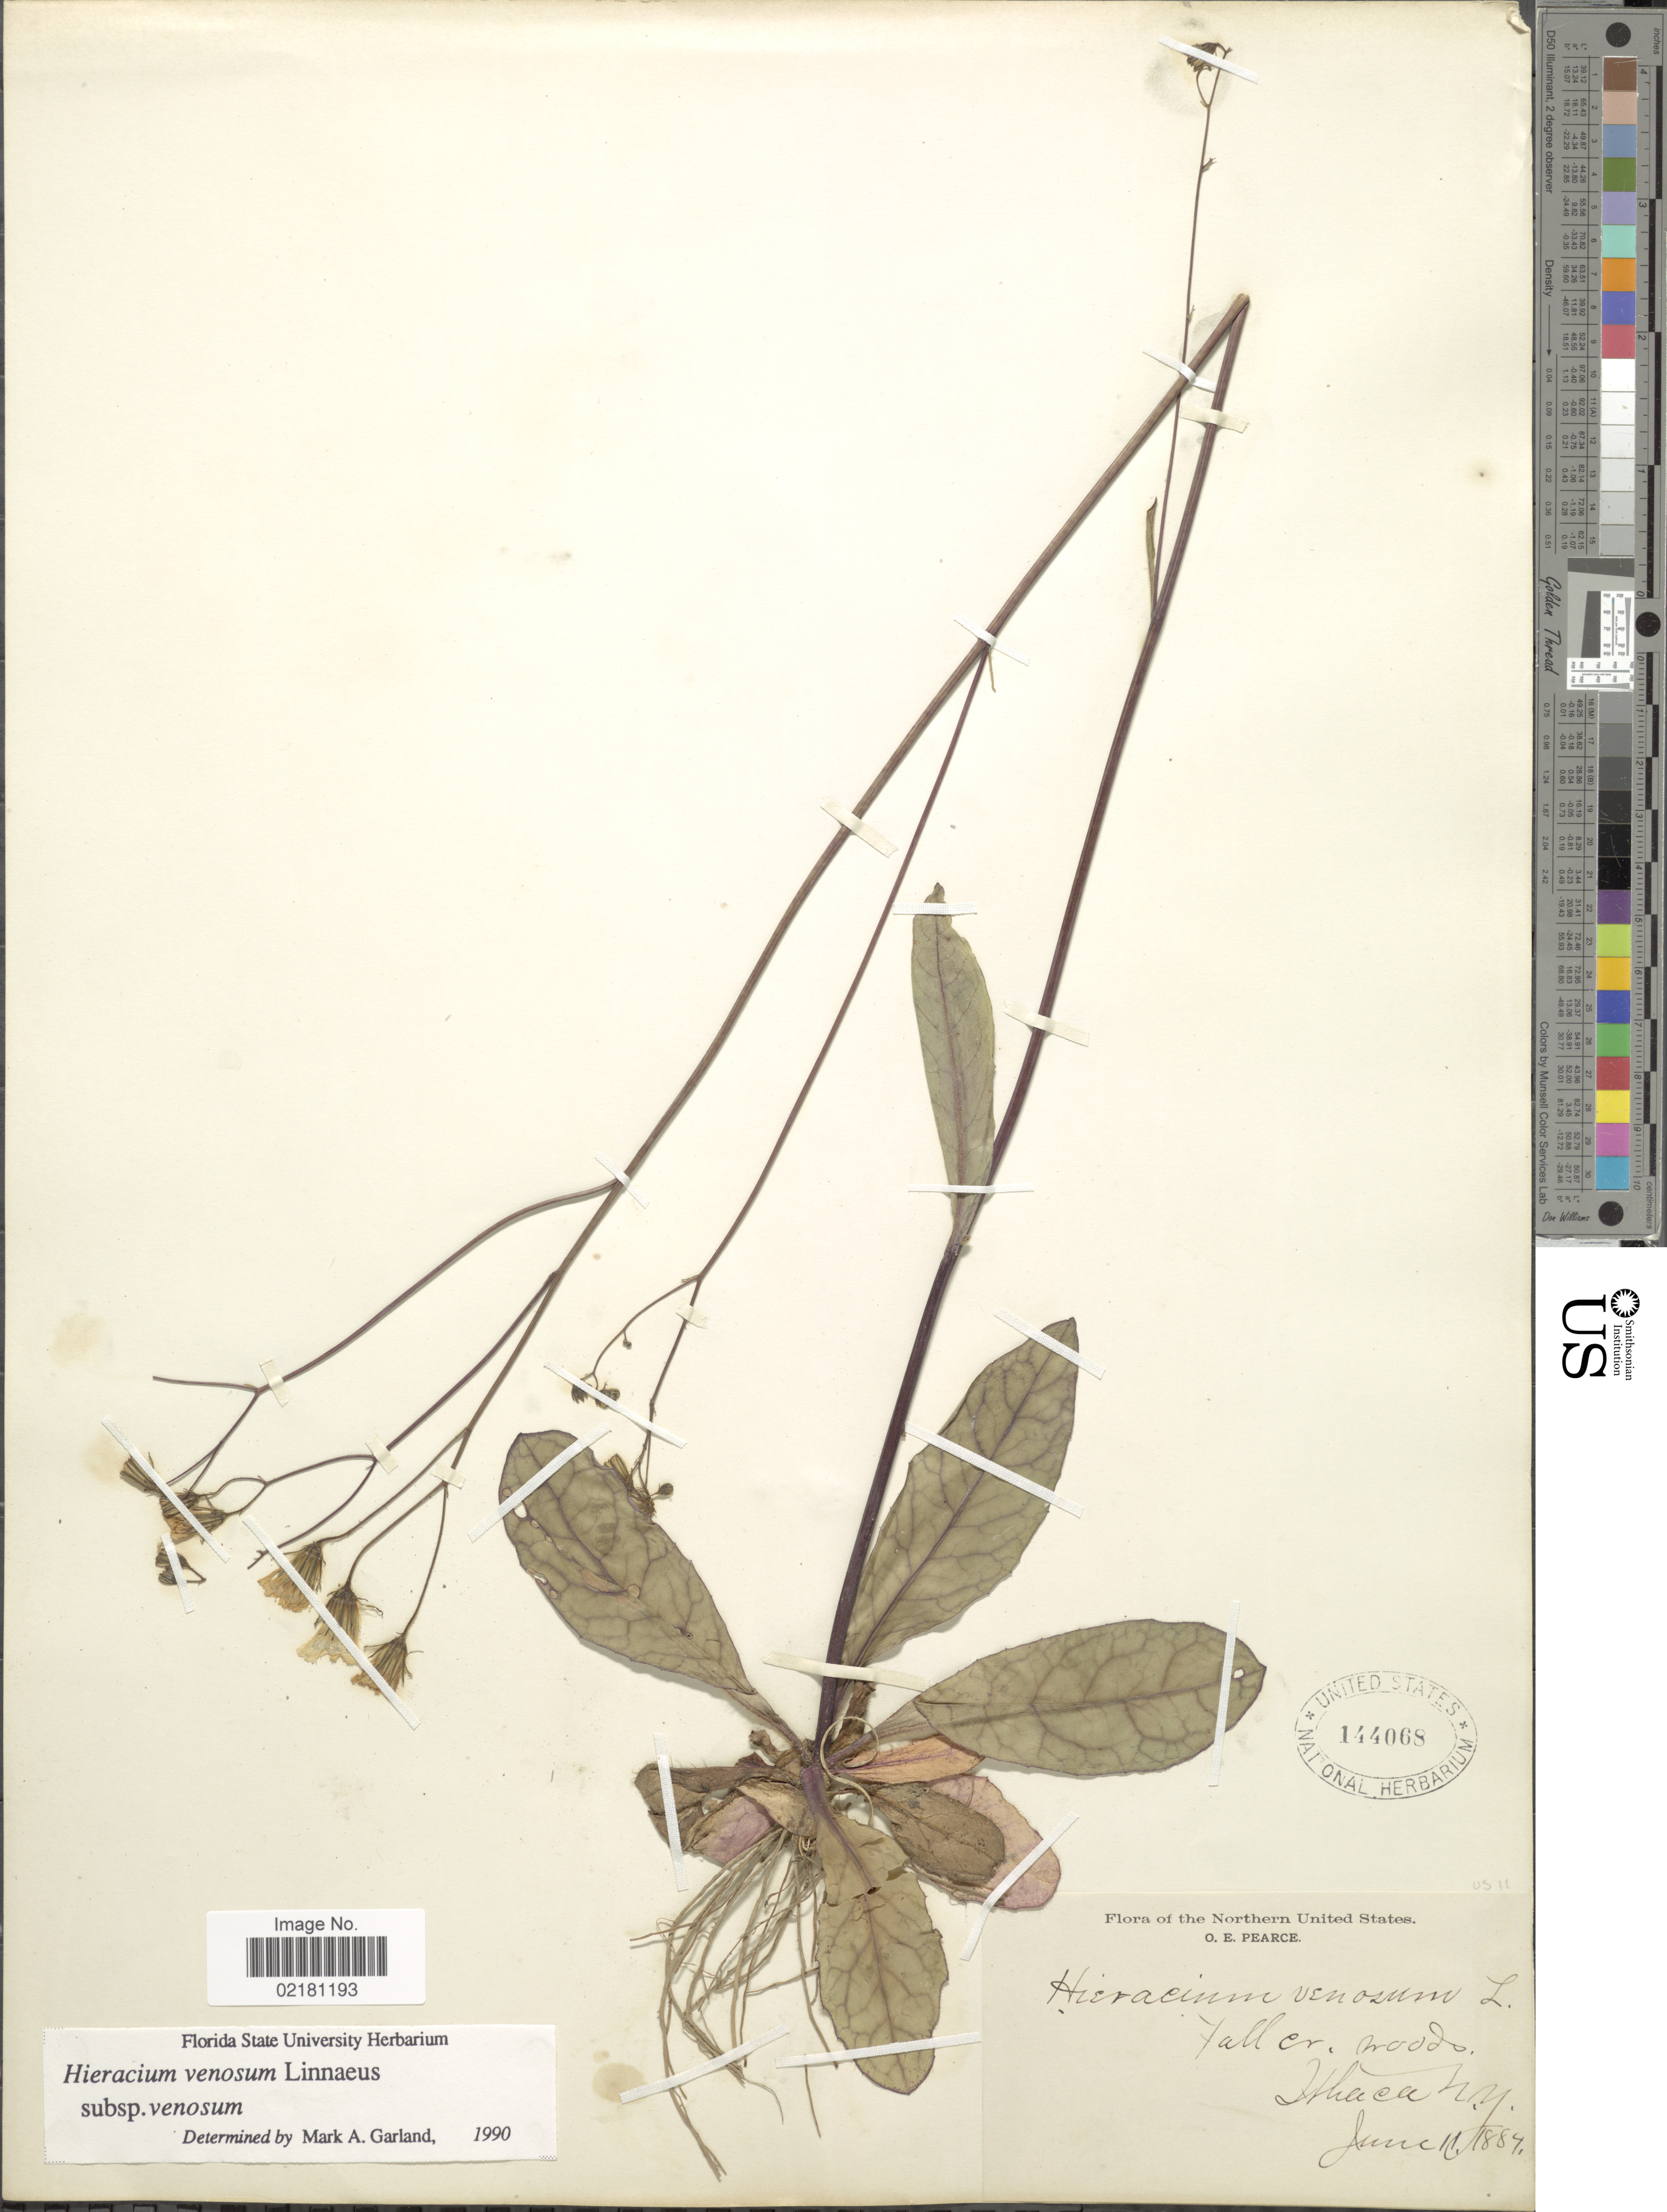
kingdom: Plantae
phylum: Tracheophyta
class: Magnoliopsida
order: Asterales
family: Asteraceae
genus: Hieracium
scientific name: Hieracium venosum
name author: L.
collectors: O. E. Pearce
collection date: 1884-06-11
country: United States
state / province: New York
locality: Faller woods, Ithaca, N.Y.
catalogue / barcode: US 144068